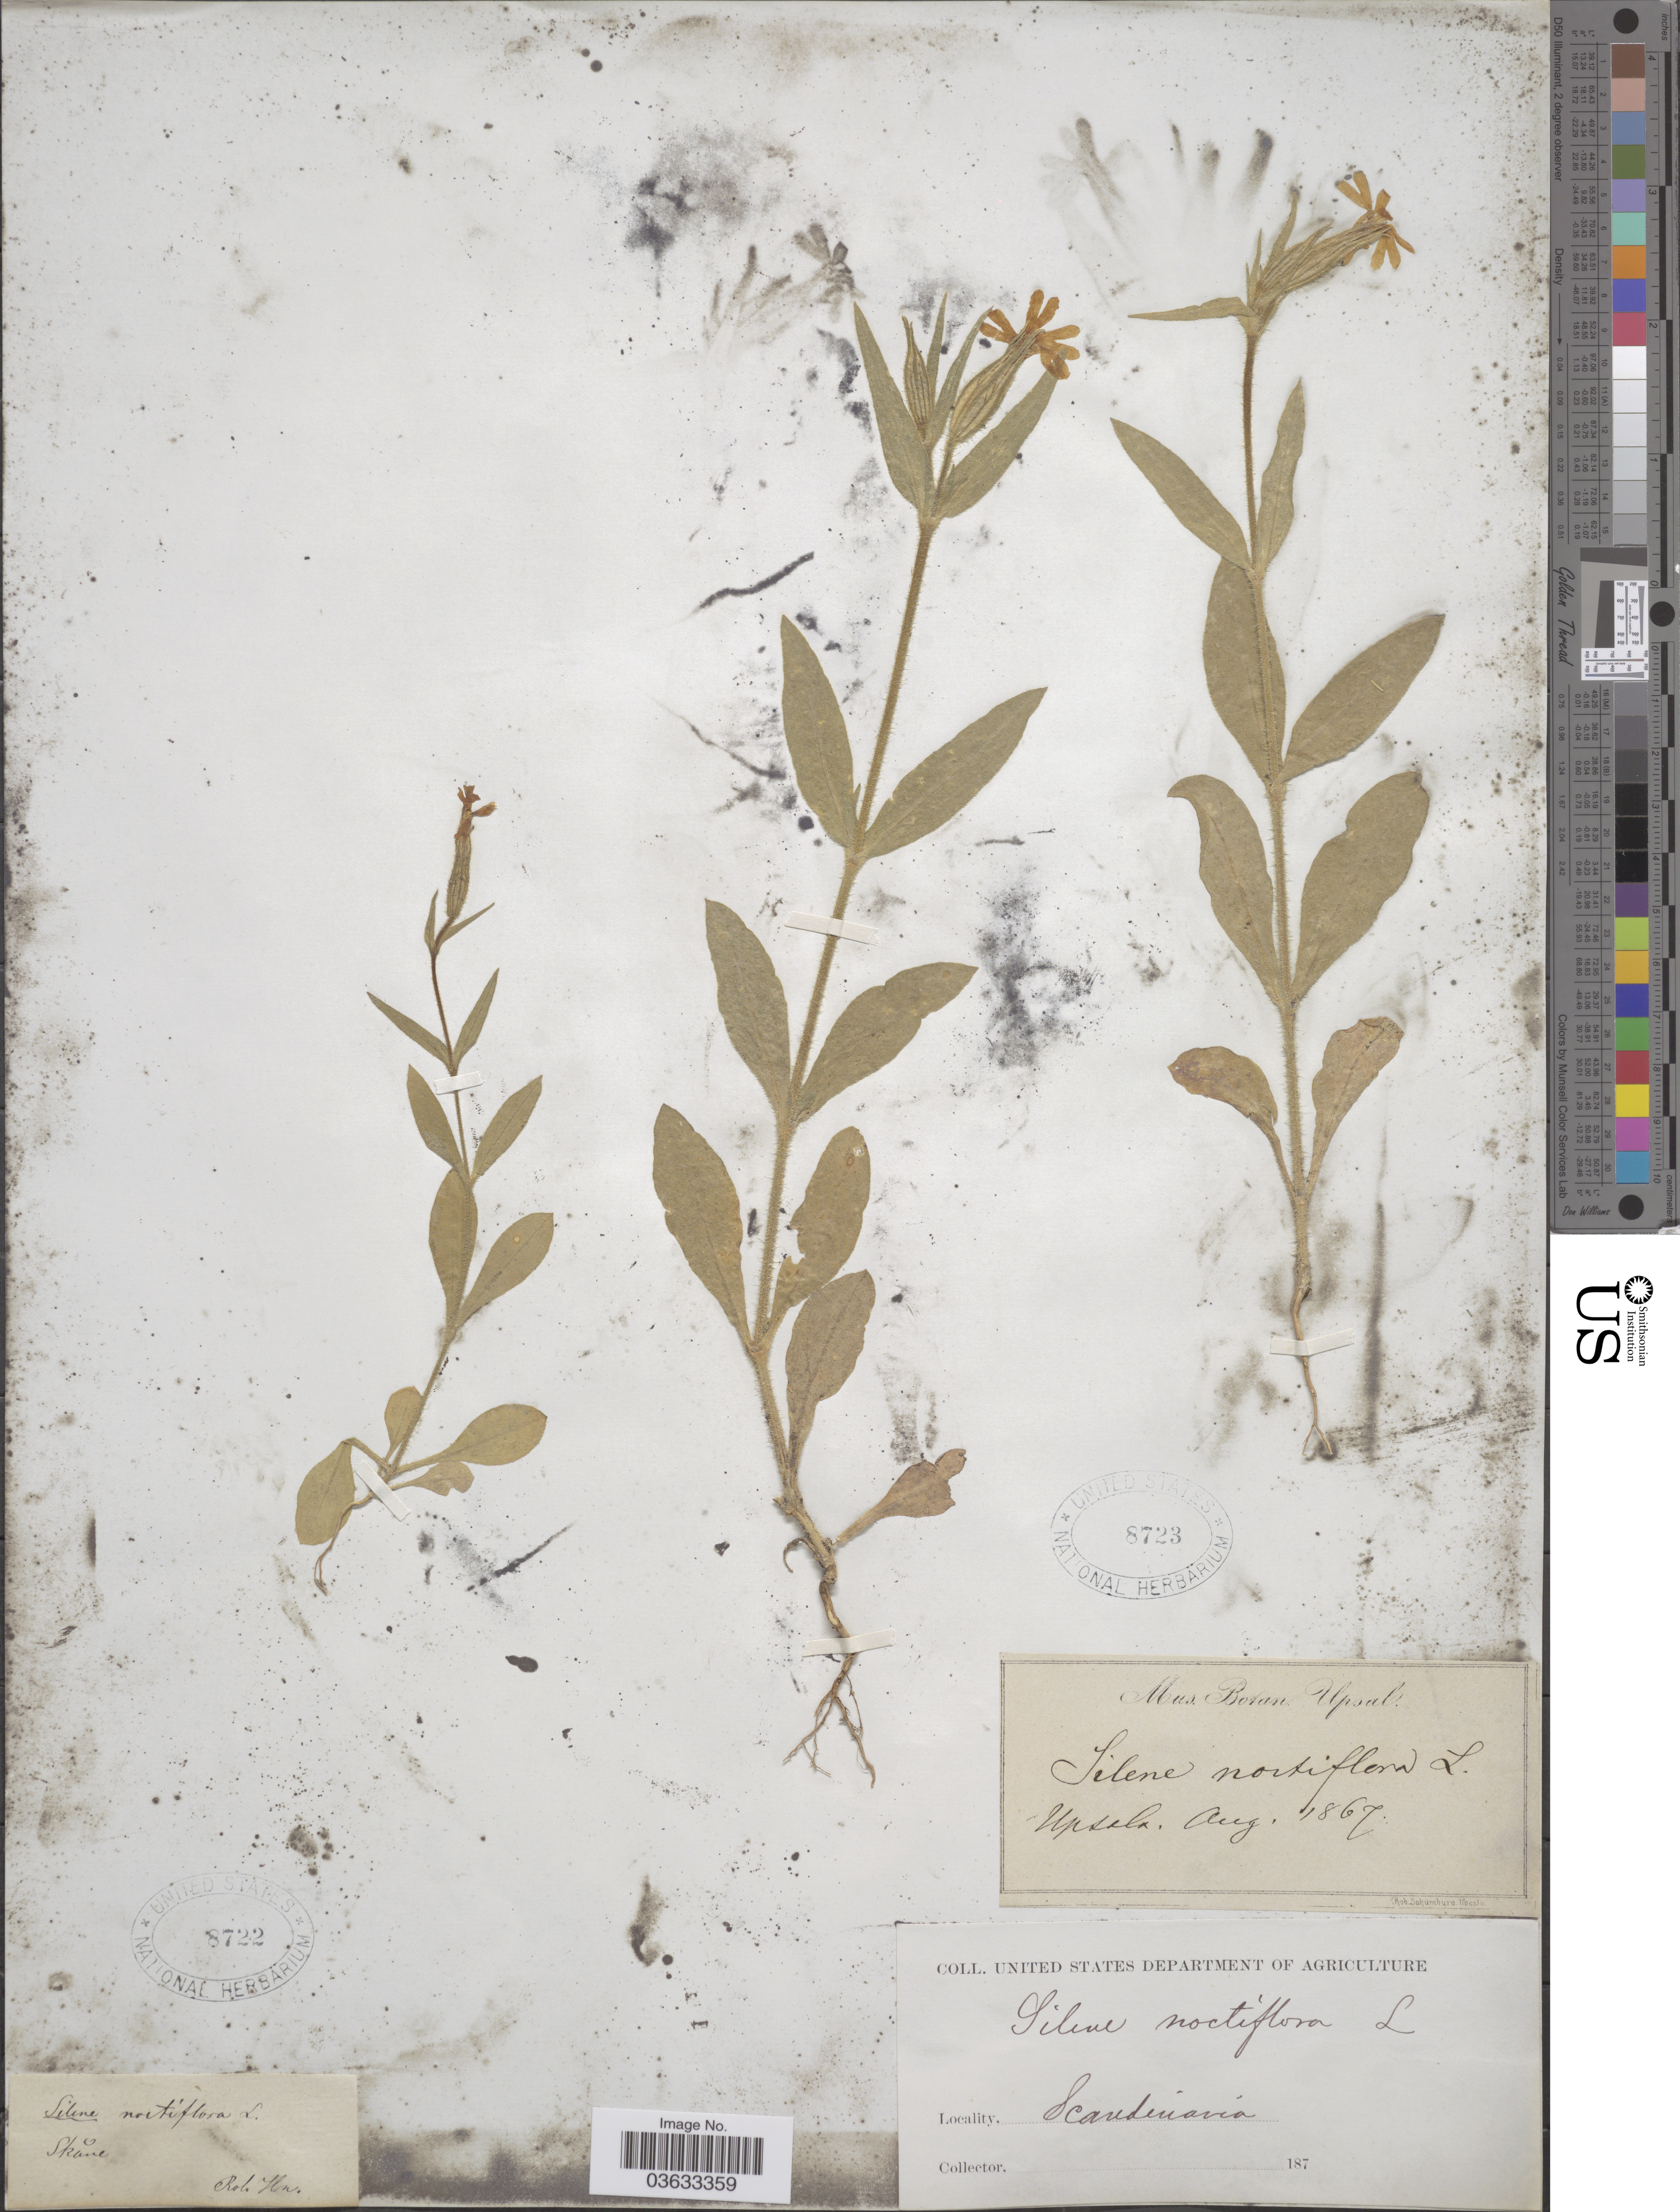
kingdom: Plantae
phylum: Tracheophyta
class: Magnoliopsida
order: Caryophyllales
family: Caryophyllaceae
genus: Silene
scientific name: Silene noctiflora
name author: L.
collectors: R. Hn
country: Sweden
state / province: Skåne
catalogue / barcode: US 8722